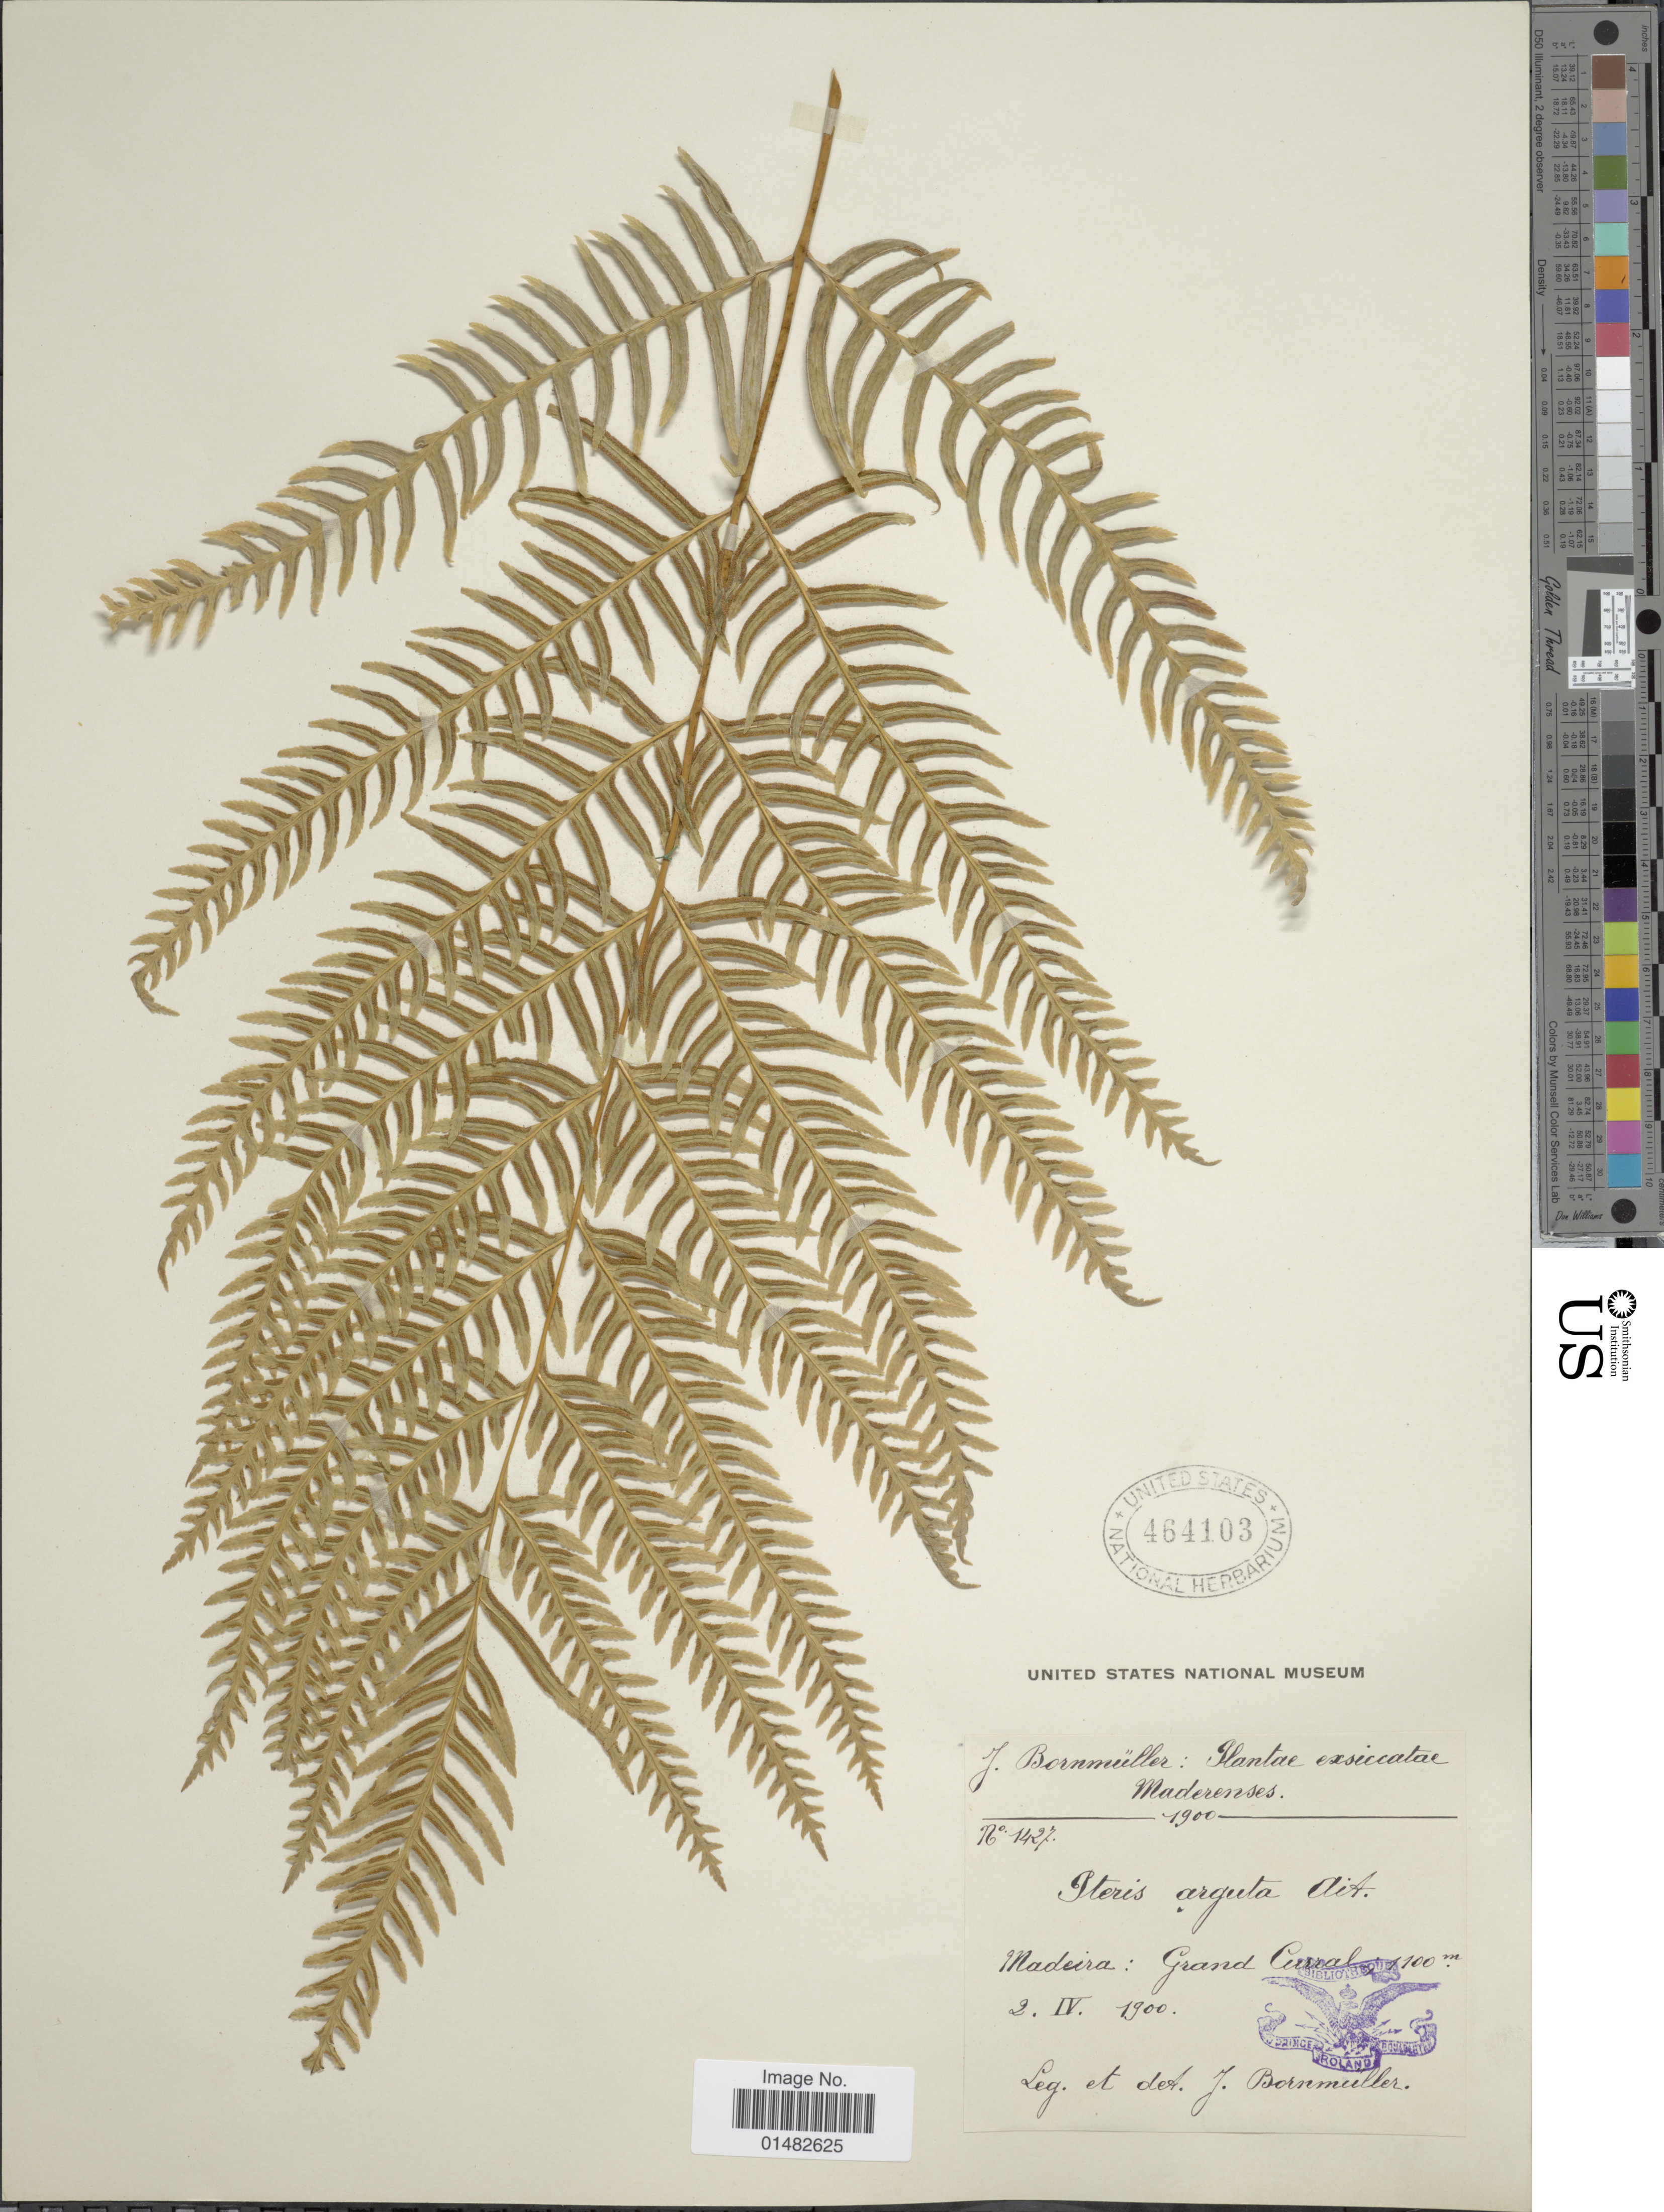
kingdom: Plantae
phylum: Tracheophyta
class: Polypodiopsida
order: Polypodiales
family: Pteridaceae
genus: Pteris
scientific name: Pteris arguta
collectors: J. Bornmüller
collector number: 1427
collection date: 1900-04-02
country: Portugal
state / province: Madeira (Aut. Reg.)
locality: Madeira: Gran Corral [interpreted]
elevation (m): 1100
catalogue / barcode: US 464103